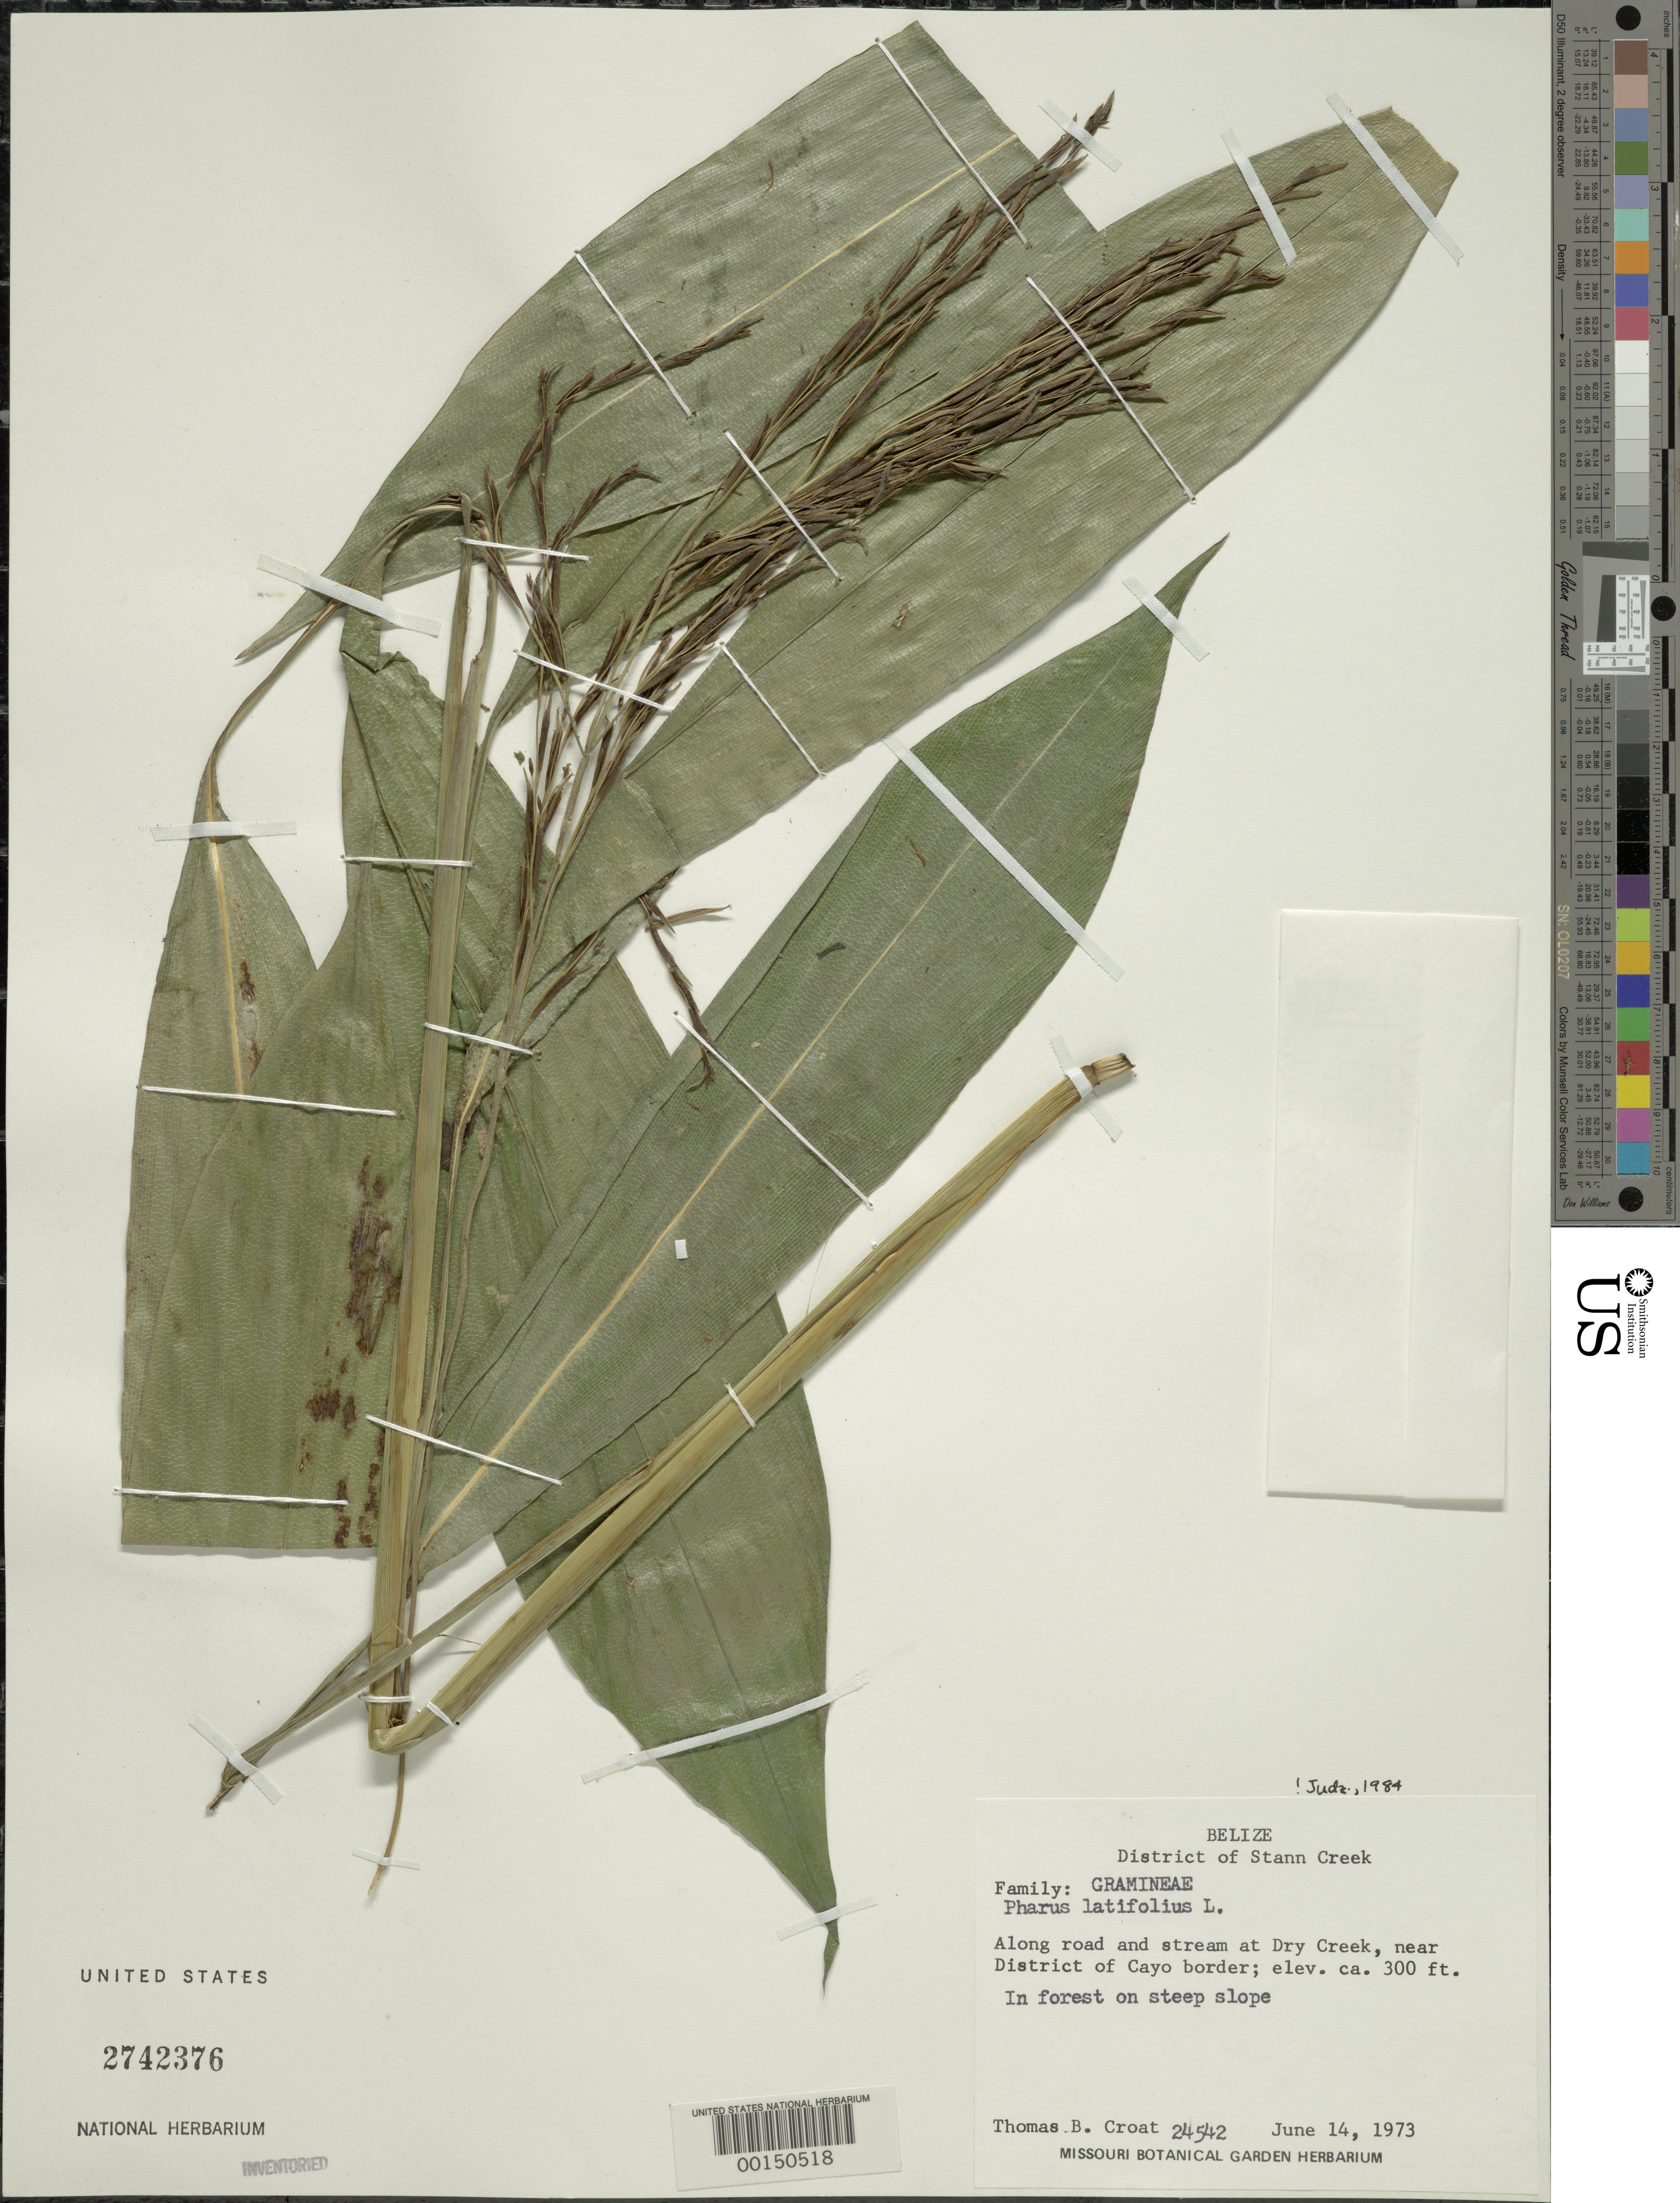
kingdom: Plantae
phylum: Tracheophyta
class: Liliopsida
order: Poales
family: Poaceae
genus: Pharus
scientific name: Pharus latifolius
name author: L.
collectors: T. B. Croat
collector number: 24542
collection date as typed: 14 Jun 1973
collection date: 1973-06-14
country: Belize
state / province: Stann Creek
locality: Dry Creek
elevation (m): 92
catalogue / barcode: US 2742376